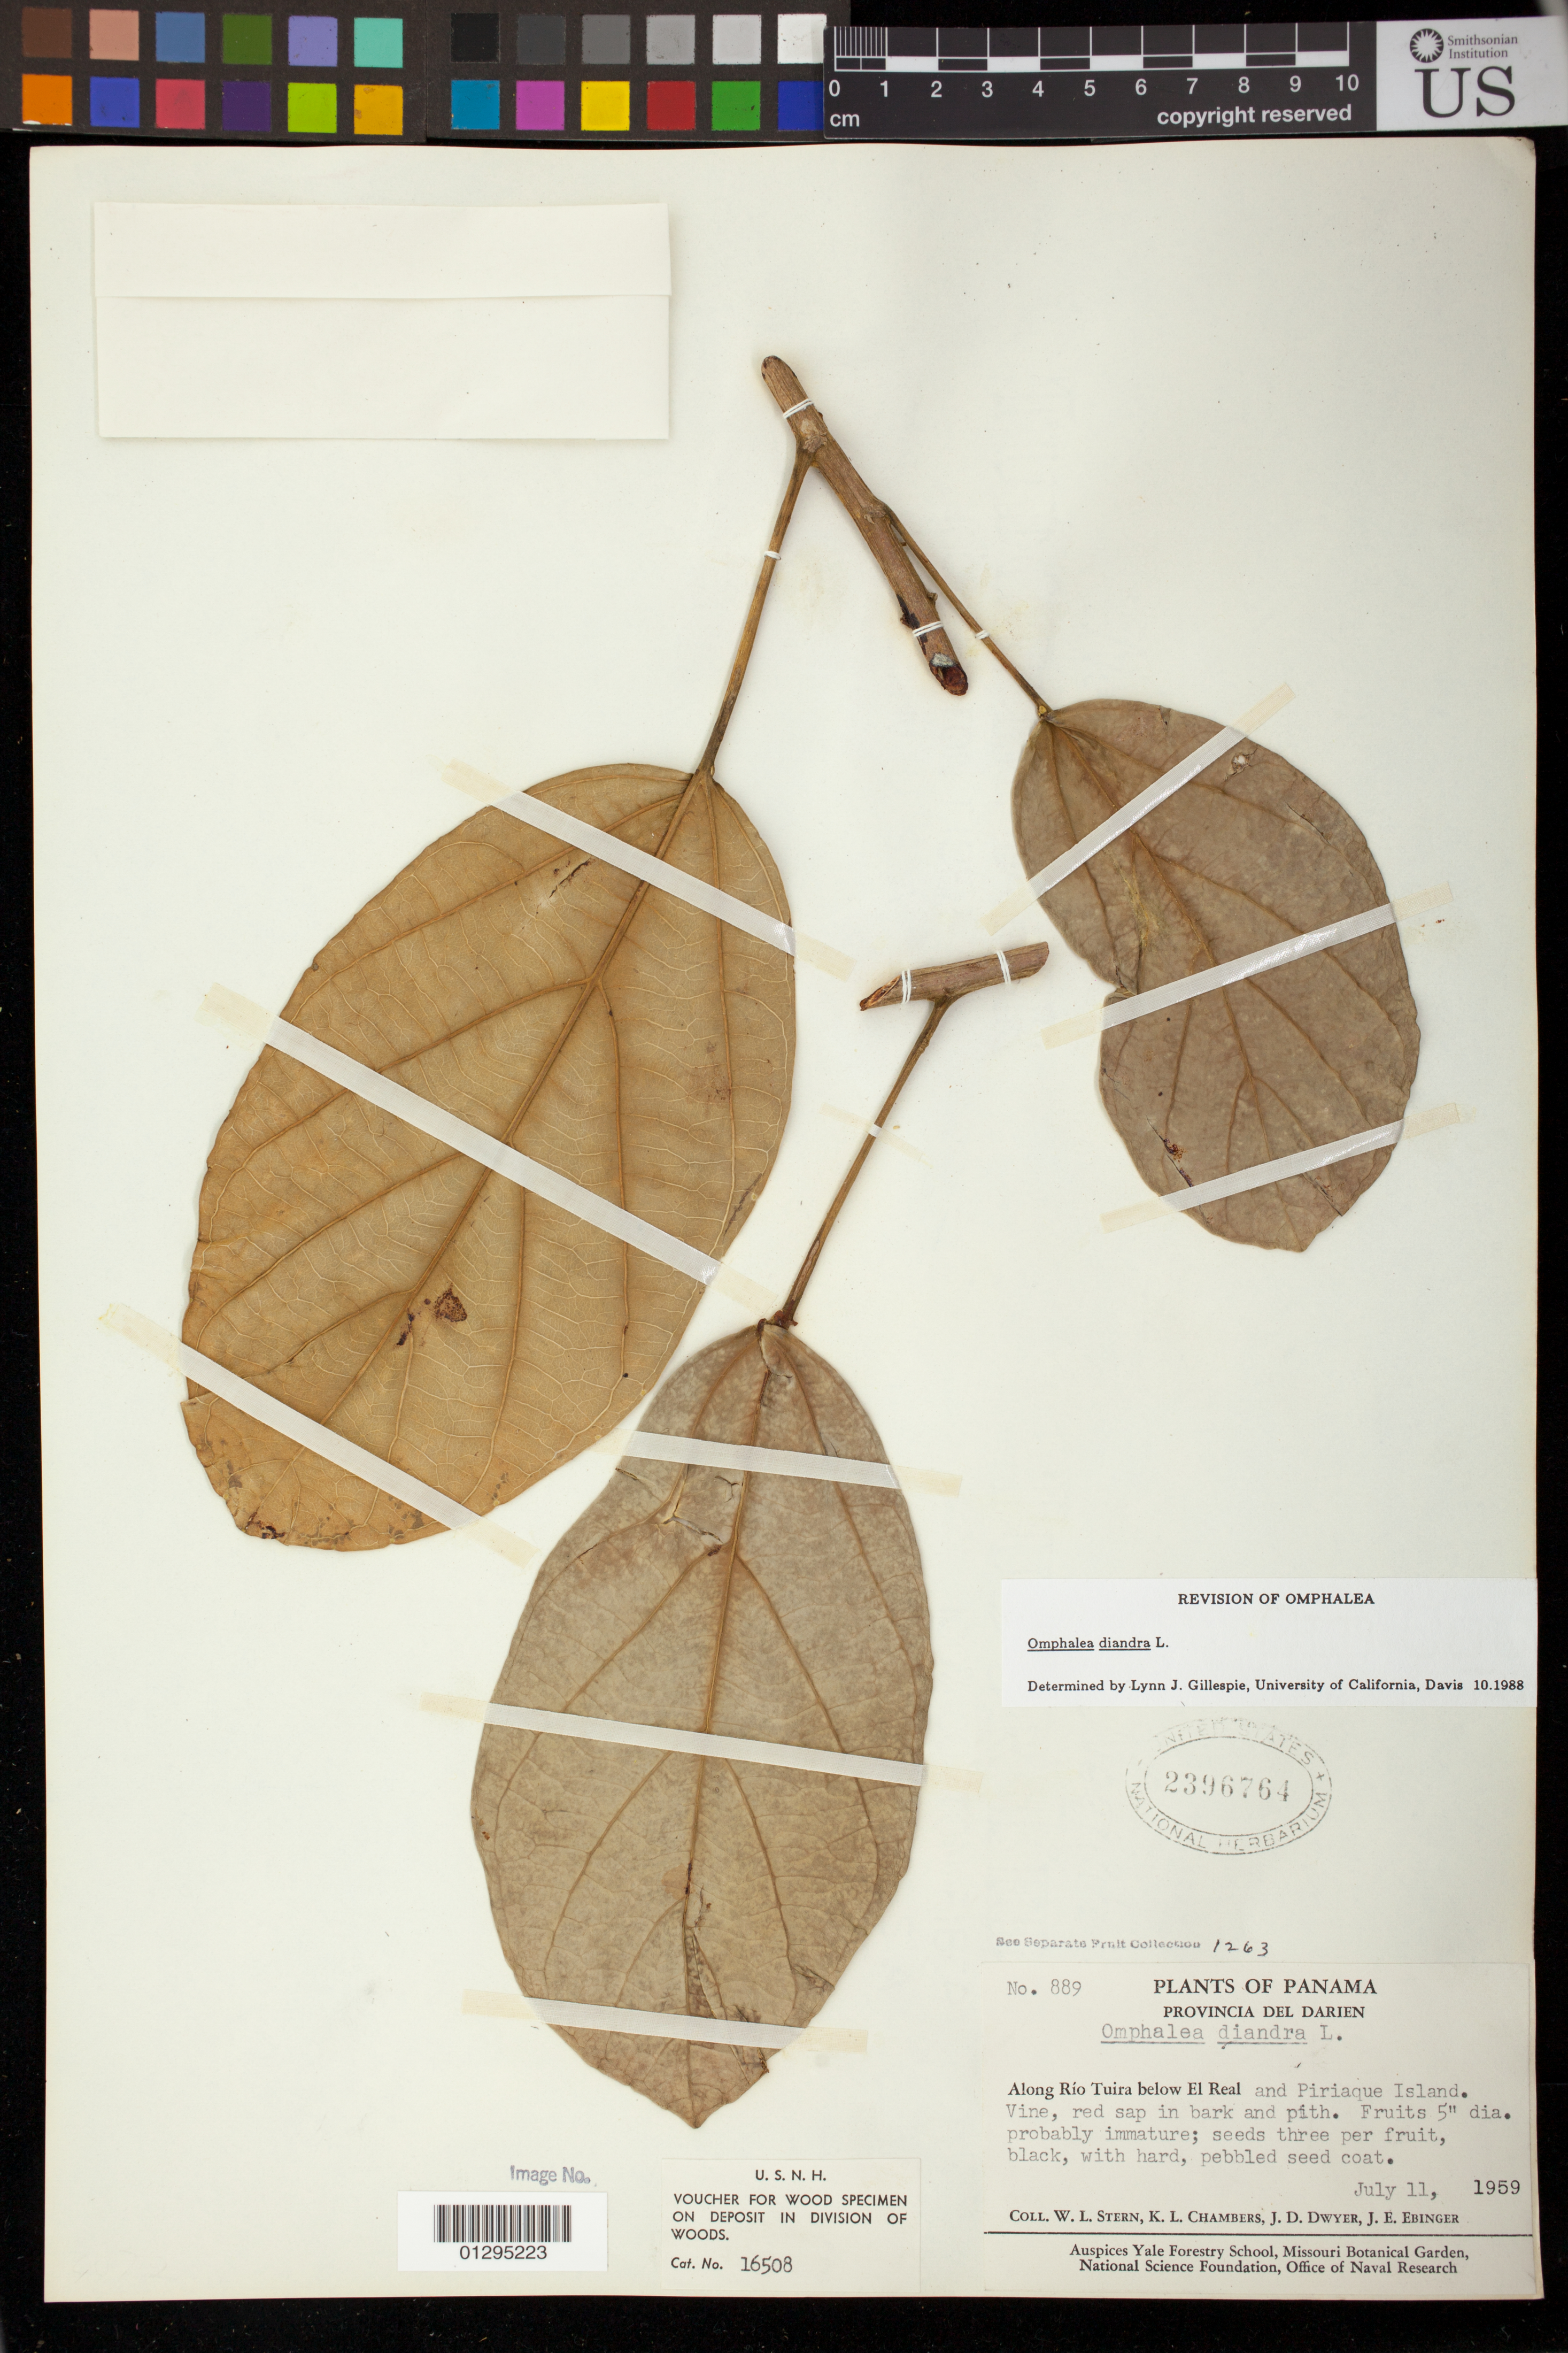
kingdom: Plantae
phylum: Tracheophyta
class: Magnoliopsida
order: Malpighiales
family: Euphorbiaceae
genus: Omphalea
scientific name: Omphalea diandra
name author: L.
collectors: W. L. Stern, K. Chambers, J. D. Dwyer & J. Ebinger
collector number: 889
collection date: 1959-07-11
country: Panama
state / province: Darién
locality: Along Rio Tuira below El Real and Piriaque Island.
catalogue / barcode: US 2396764